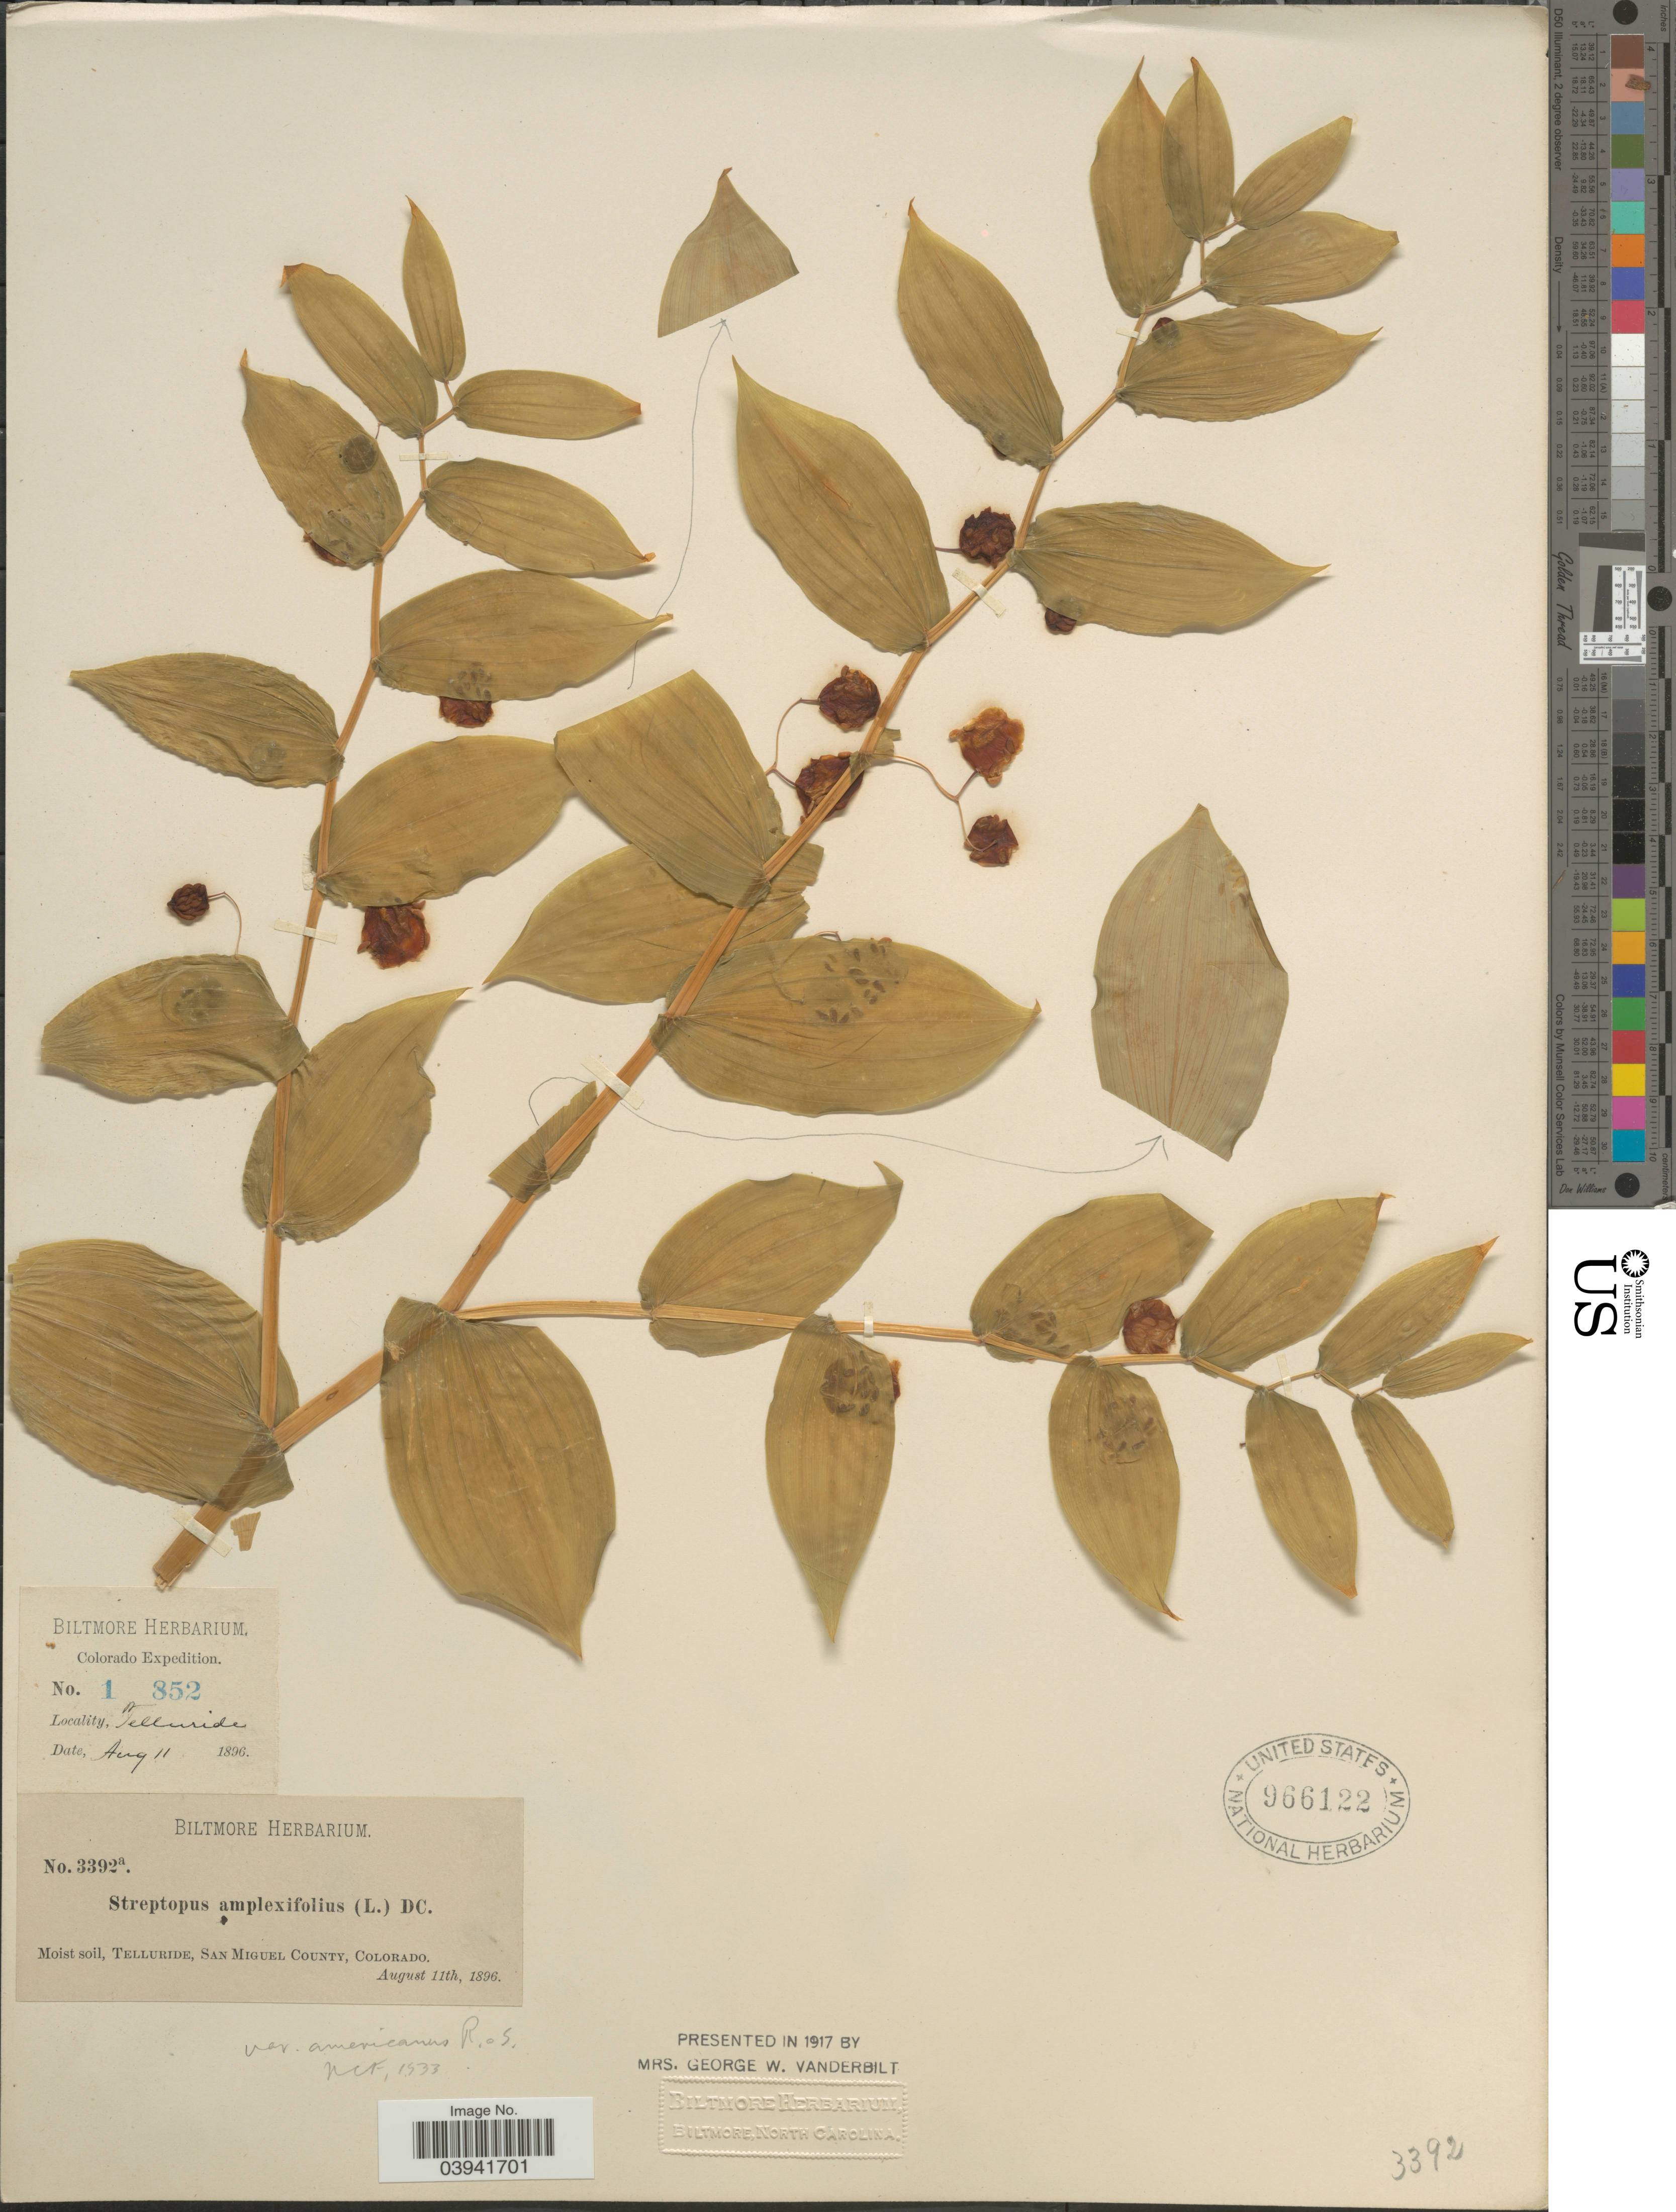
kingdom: Plantae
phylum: Tracheophyta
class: Liliopsida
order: Liliales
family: Liliaceae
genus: Streptopus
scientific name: Streptopus amplexifolius var. americanus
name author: Schult. & Schult. f.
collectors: ex herb. Biltmore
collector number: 1852/3392a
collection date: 1896-08-11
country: United States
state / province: Colorado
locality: Telluride, San Miguel County.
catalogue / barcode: US 966122